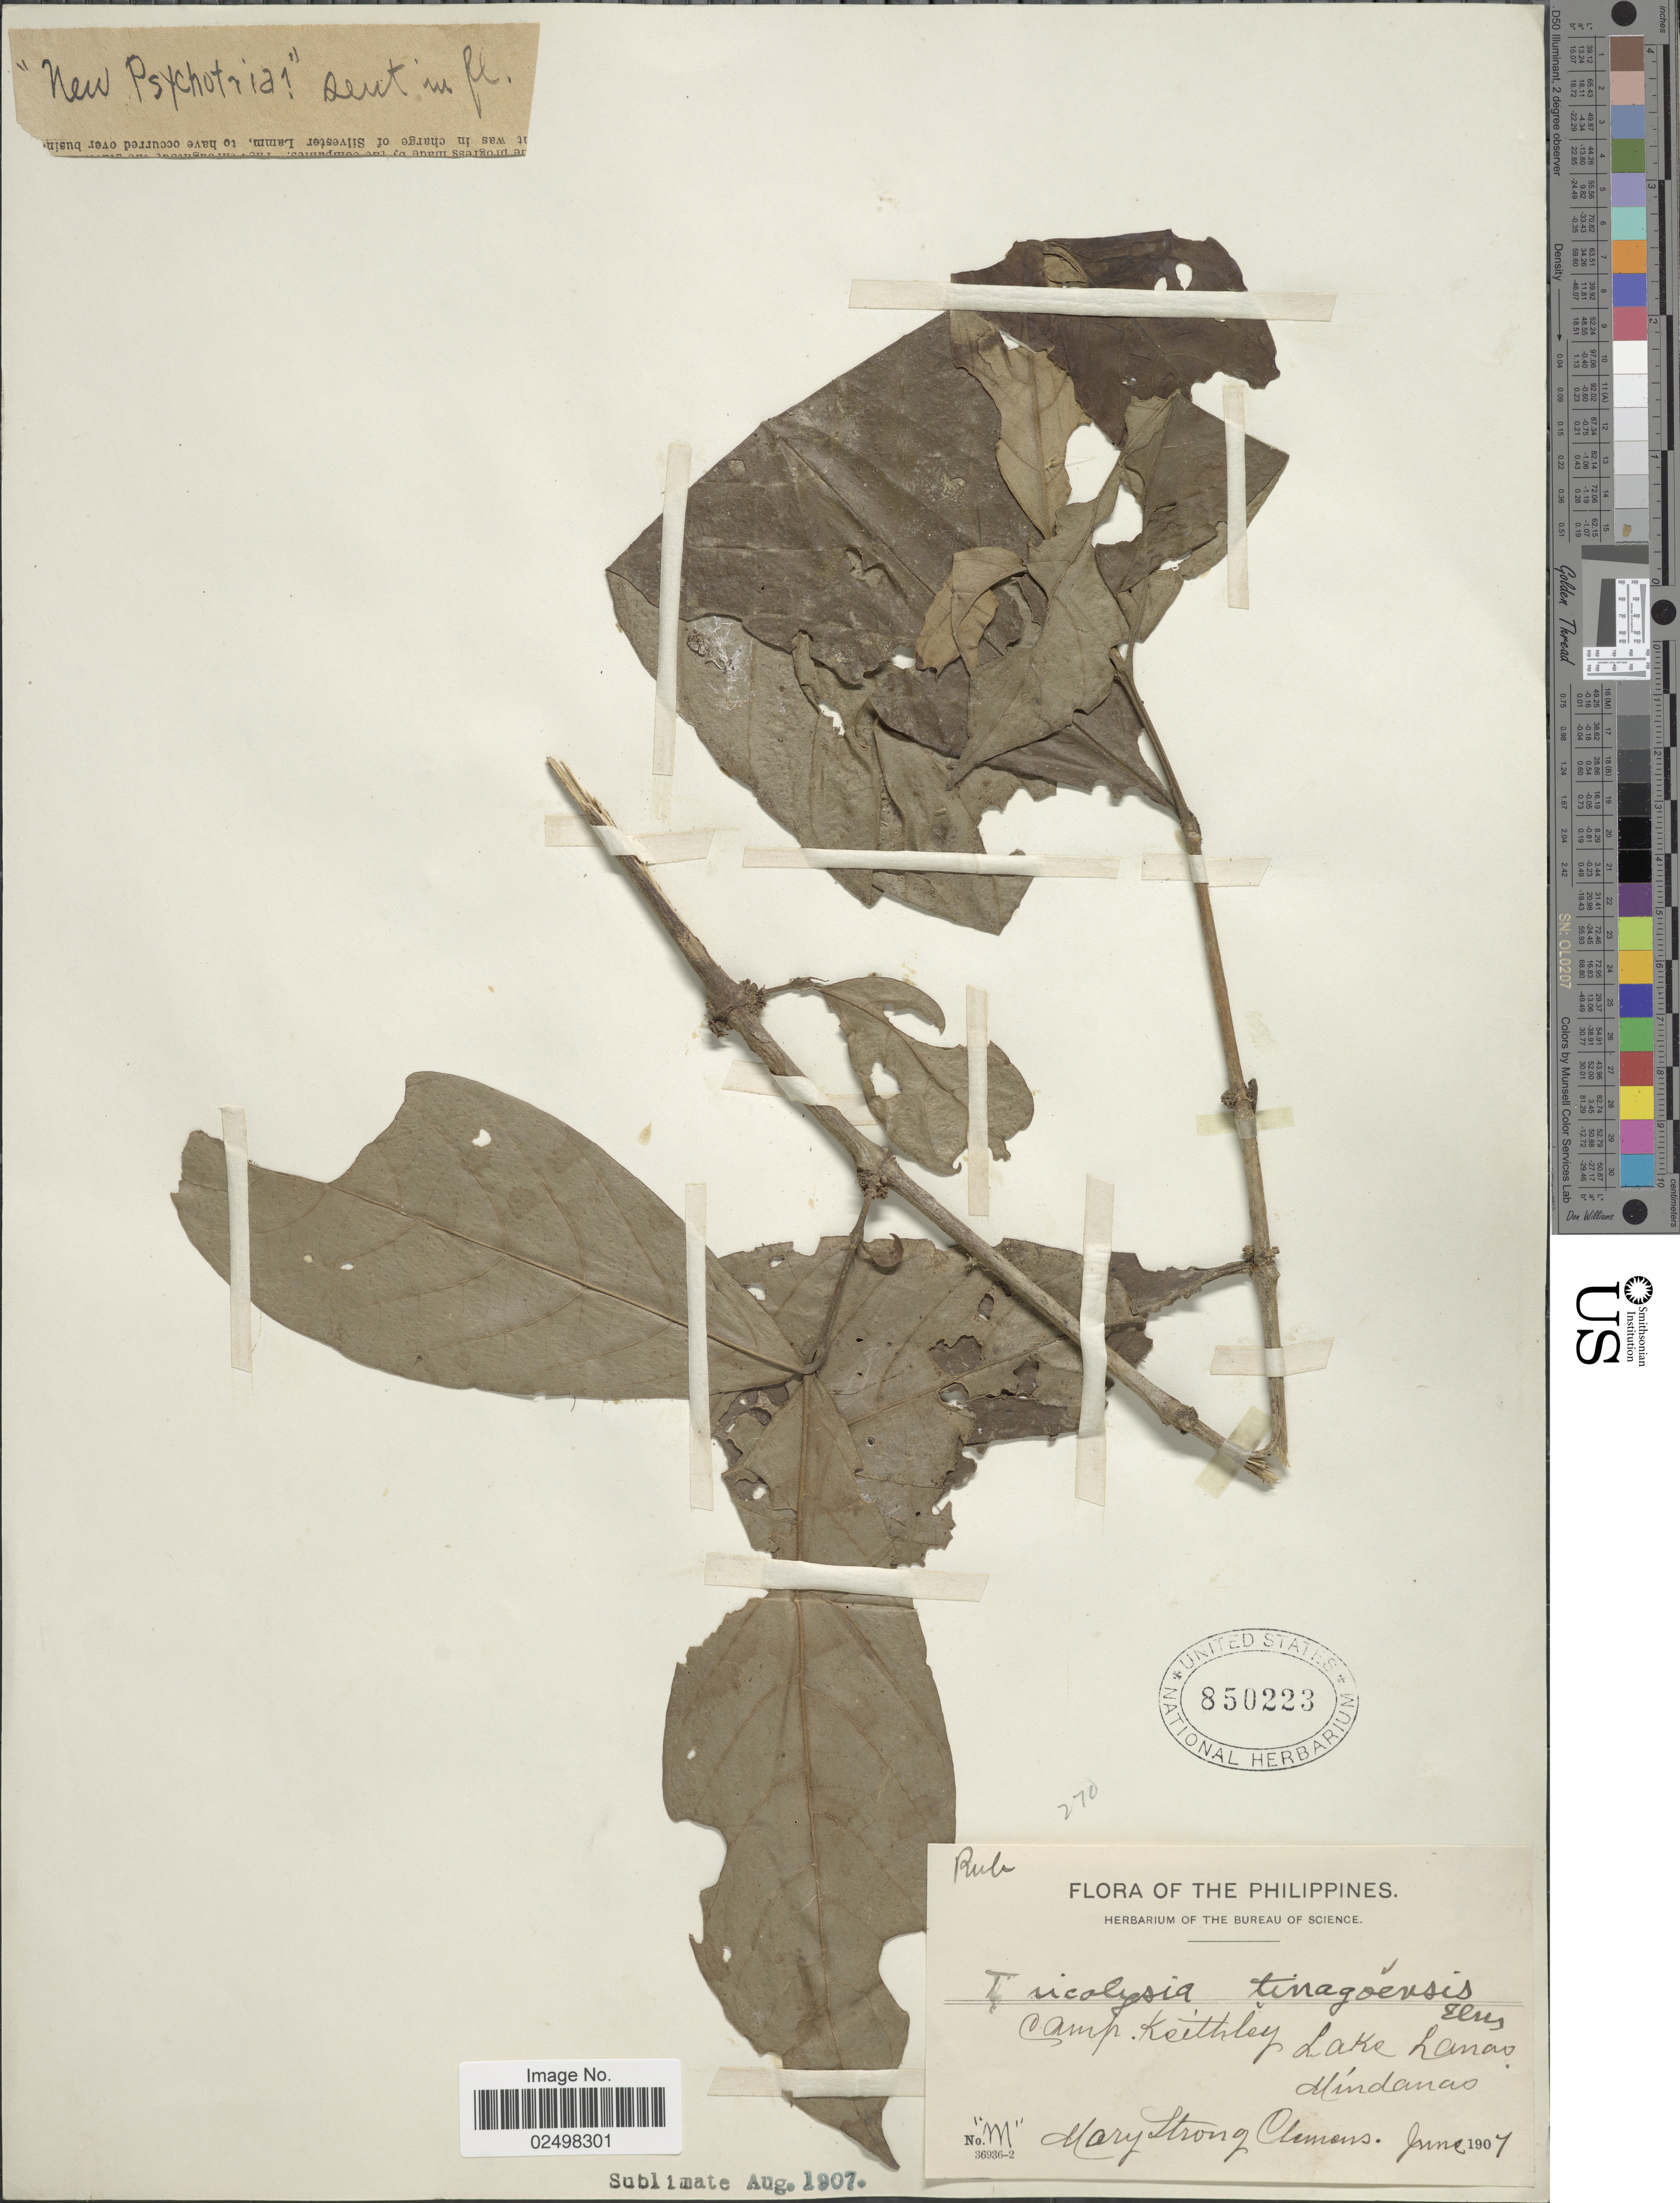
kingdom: Plantae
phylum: Tracheophyta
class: Magnoliopsida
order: Gentianales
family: Rubiaceae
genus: Tricalysia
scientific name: Tricalysia tinagaoensis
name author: Elmer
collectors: M. S. Clemens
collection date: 1907-06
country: Philippines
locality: Camp Keithley Lake Lanao, Mindanao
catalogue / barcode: US 850223